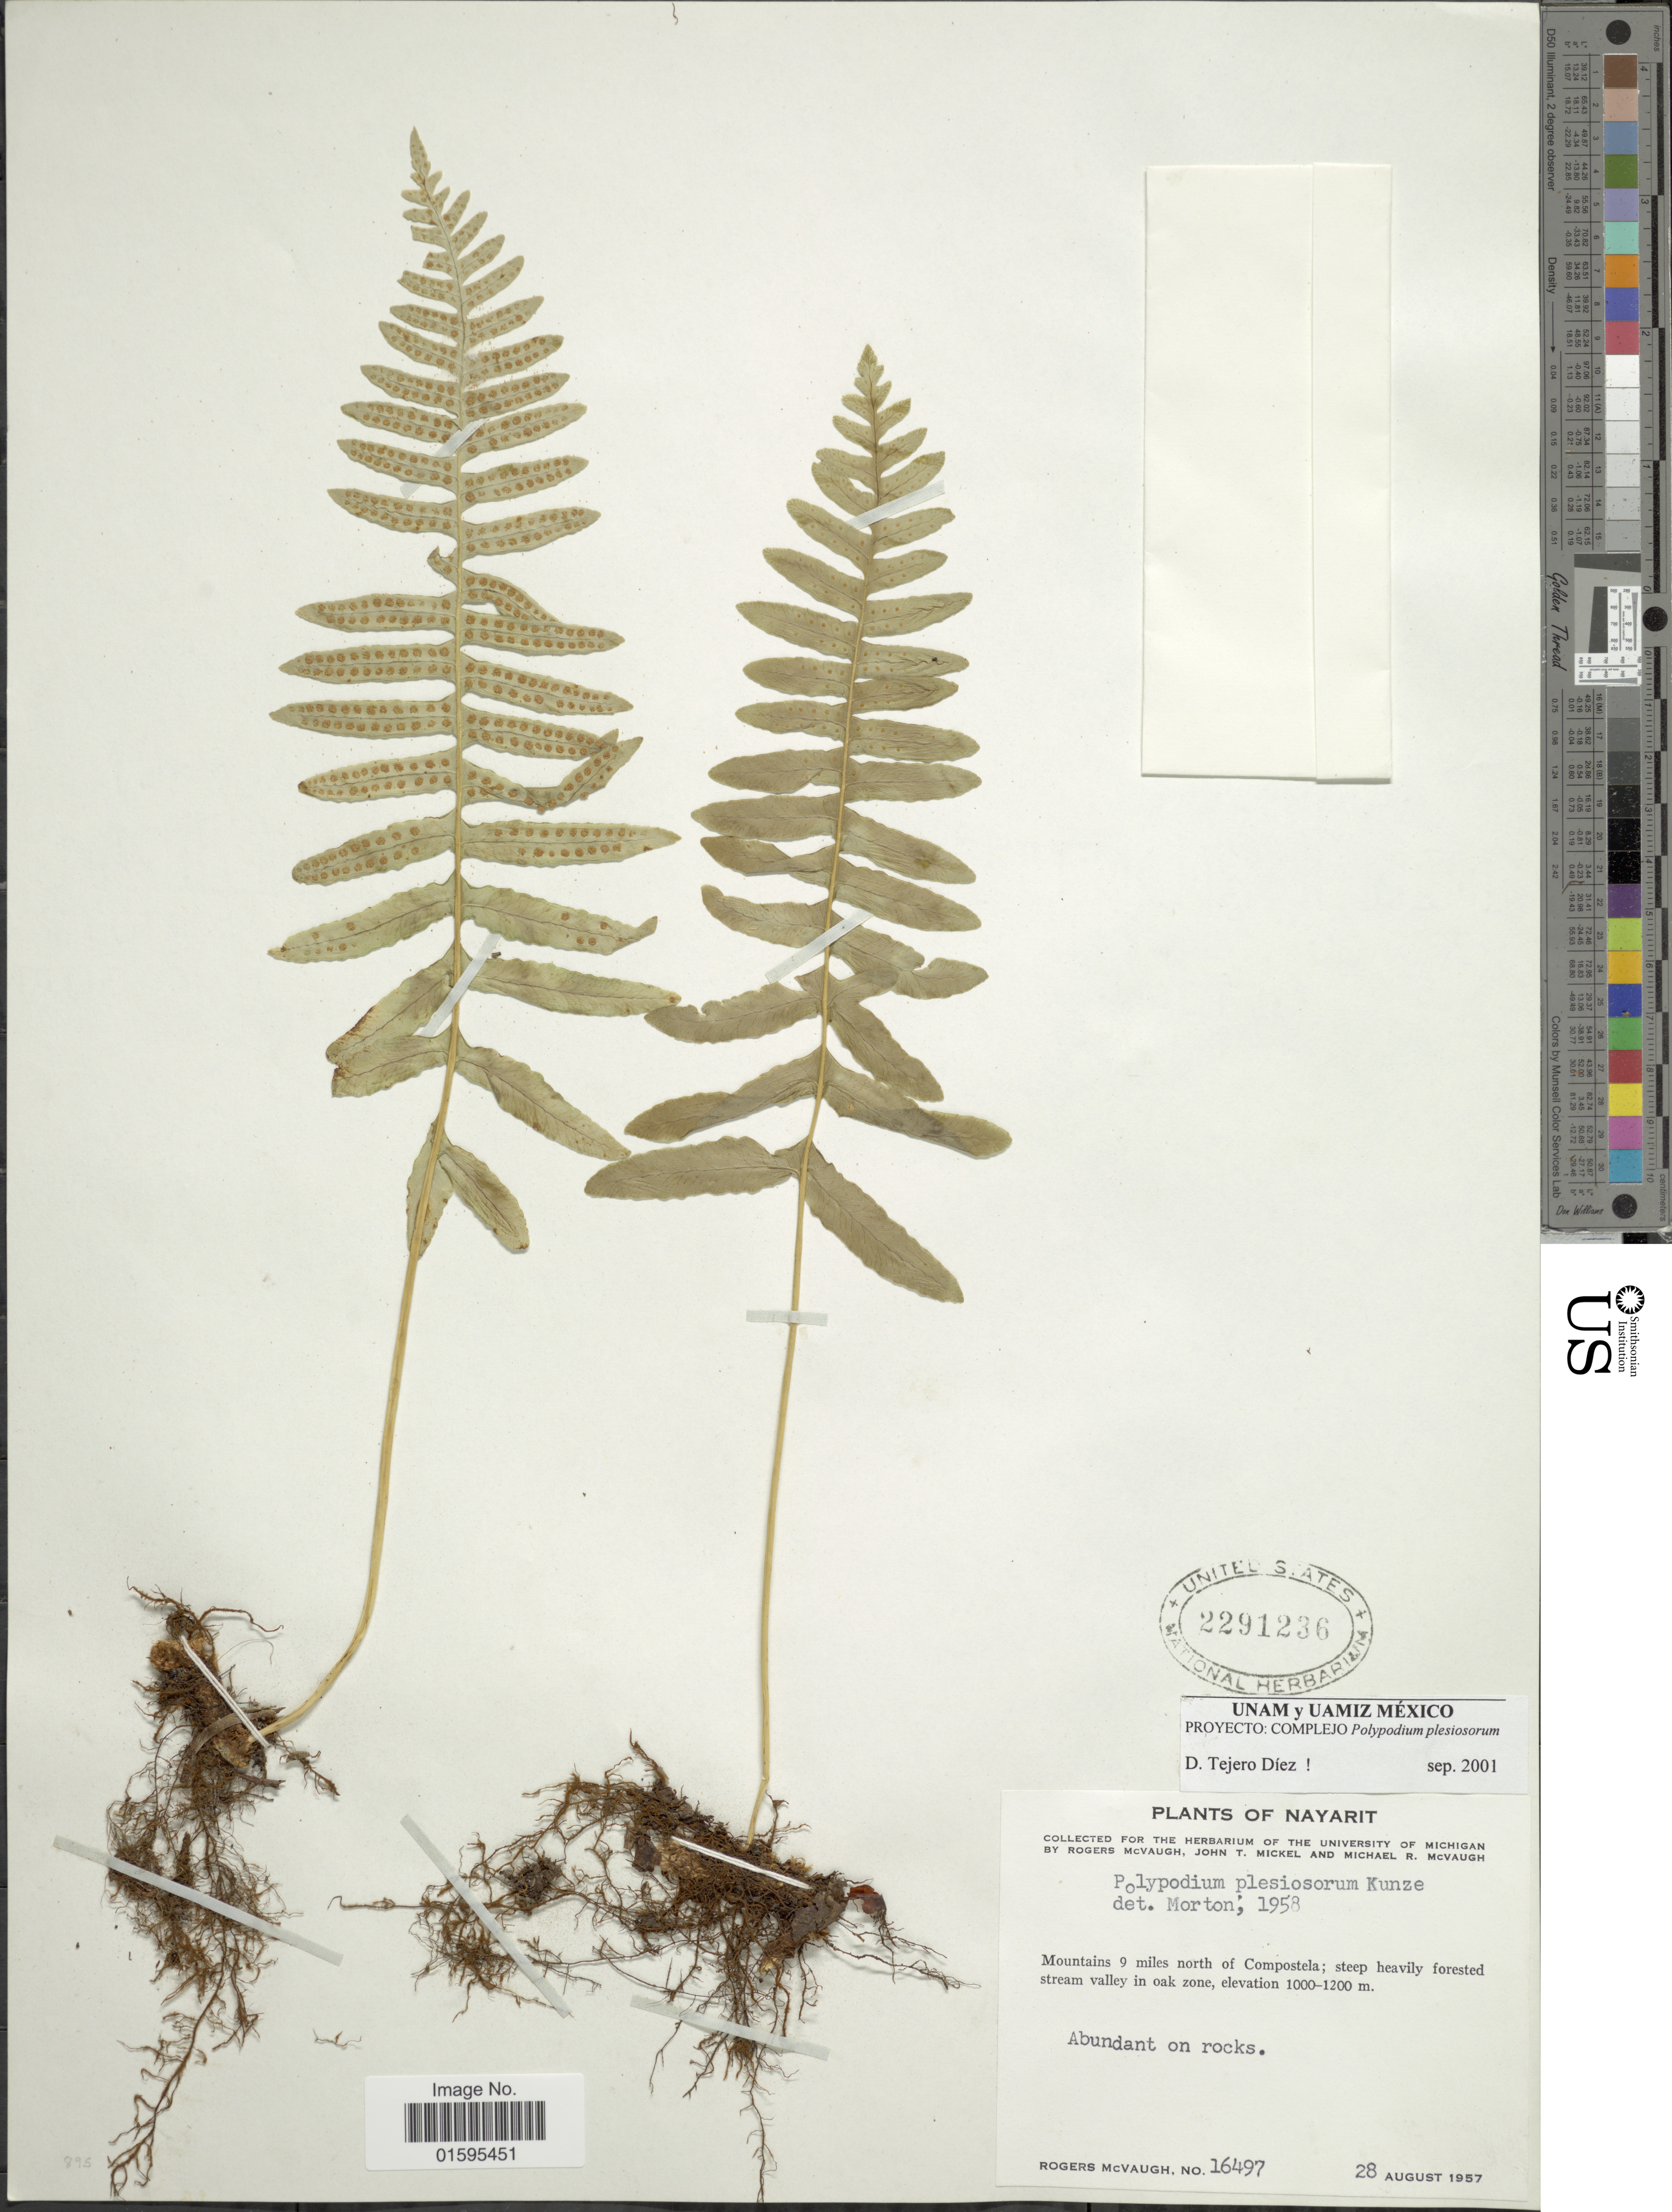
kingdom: Plantae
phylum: Tracheophyta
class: Polypodiopsida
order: Polypodiales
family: Polypodiaceae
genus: Polypodium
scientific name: Polypodium plesiosorum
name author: Kunze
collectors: R. McVaugh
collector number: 16497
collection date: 1957-08-28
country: Mexico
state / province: Nayarit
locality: Mountains 9 miles north of Compostela; steep heavily forested stream valley in oak zone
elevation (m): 1000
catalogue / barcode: US 2291236